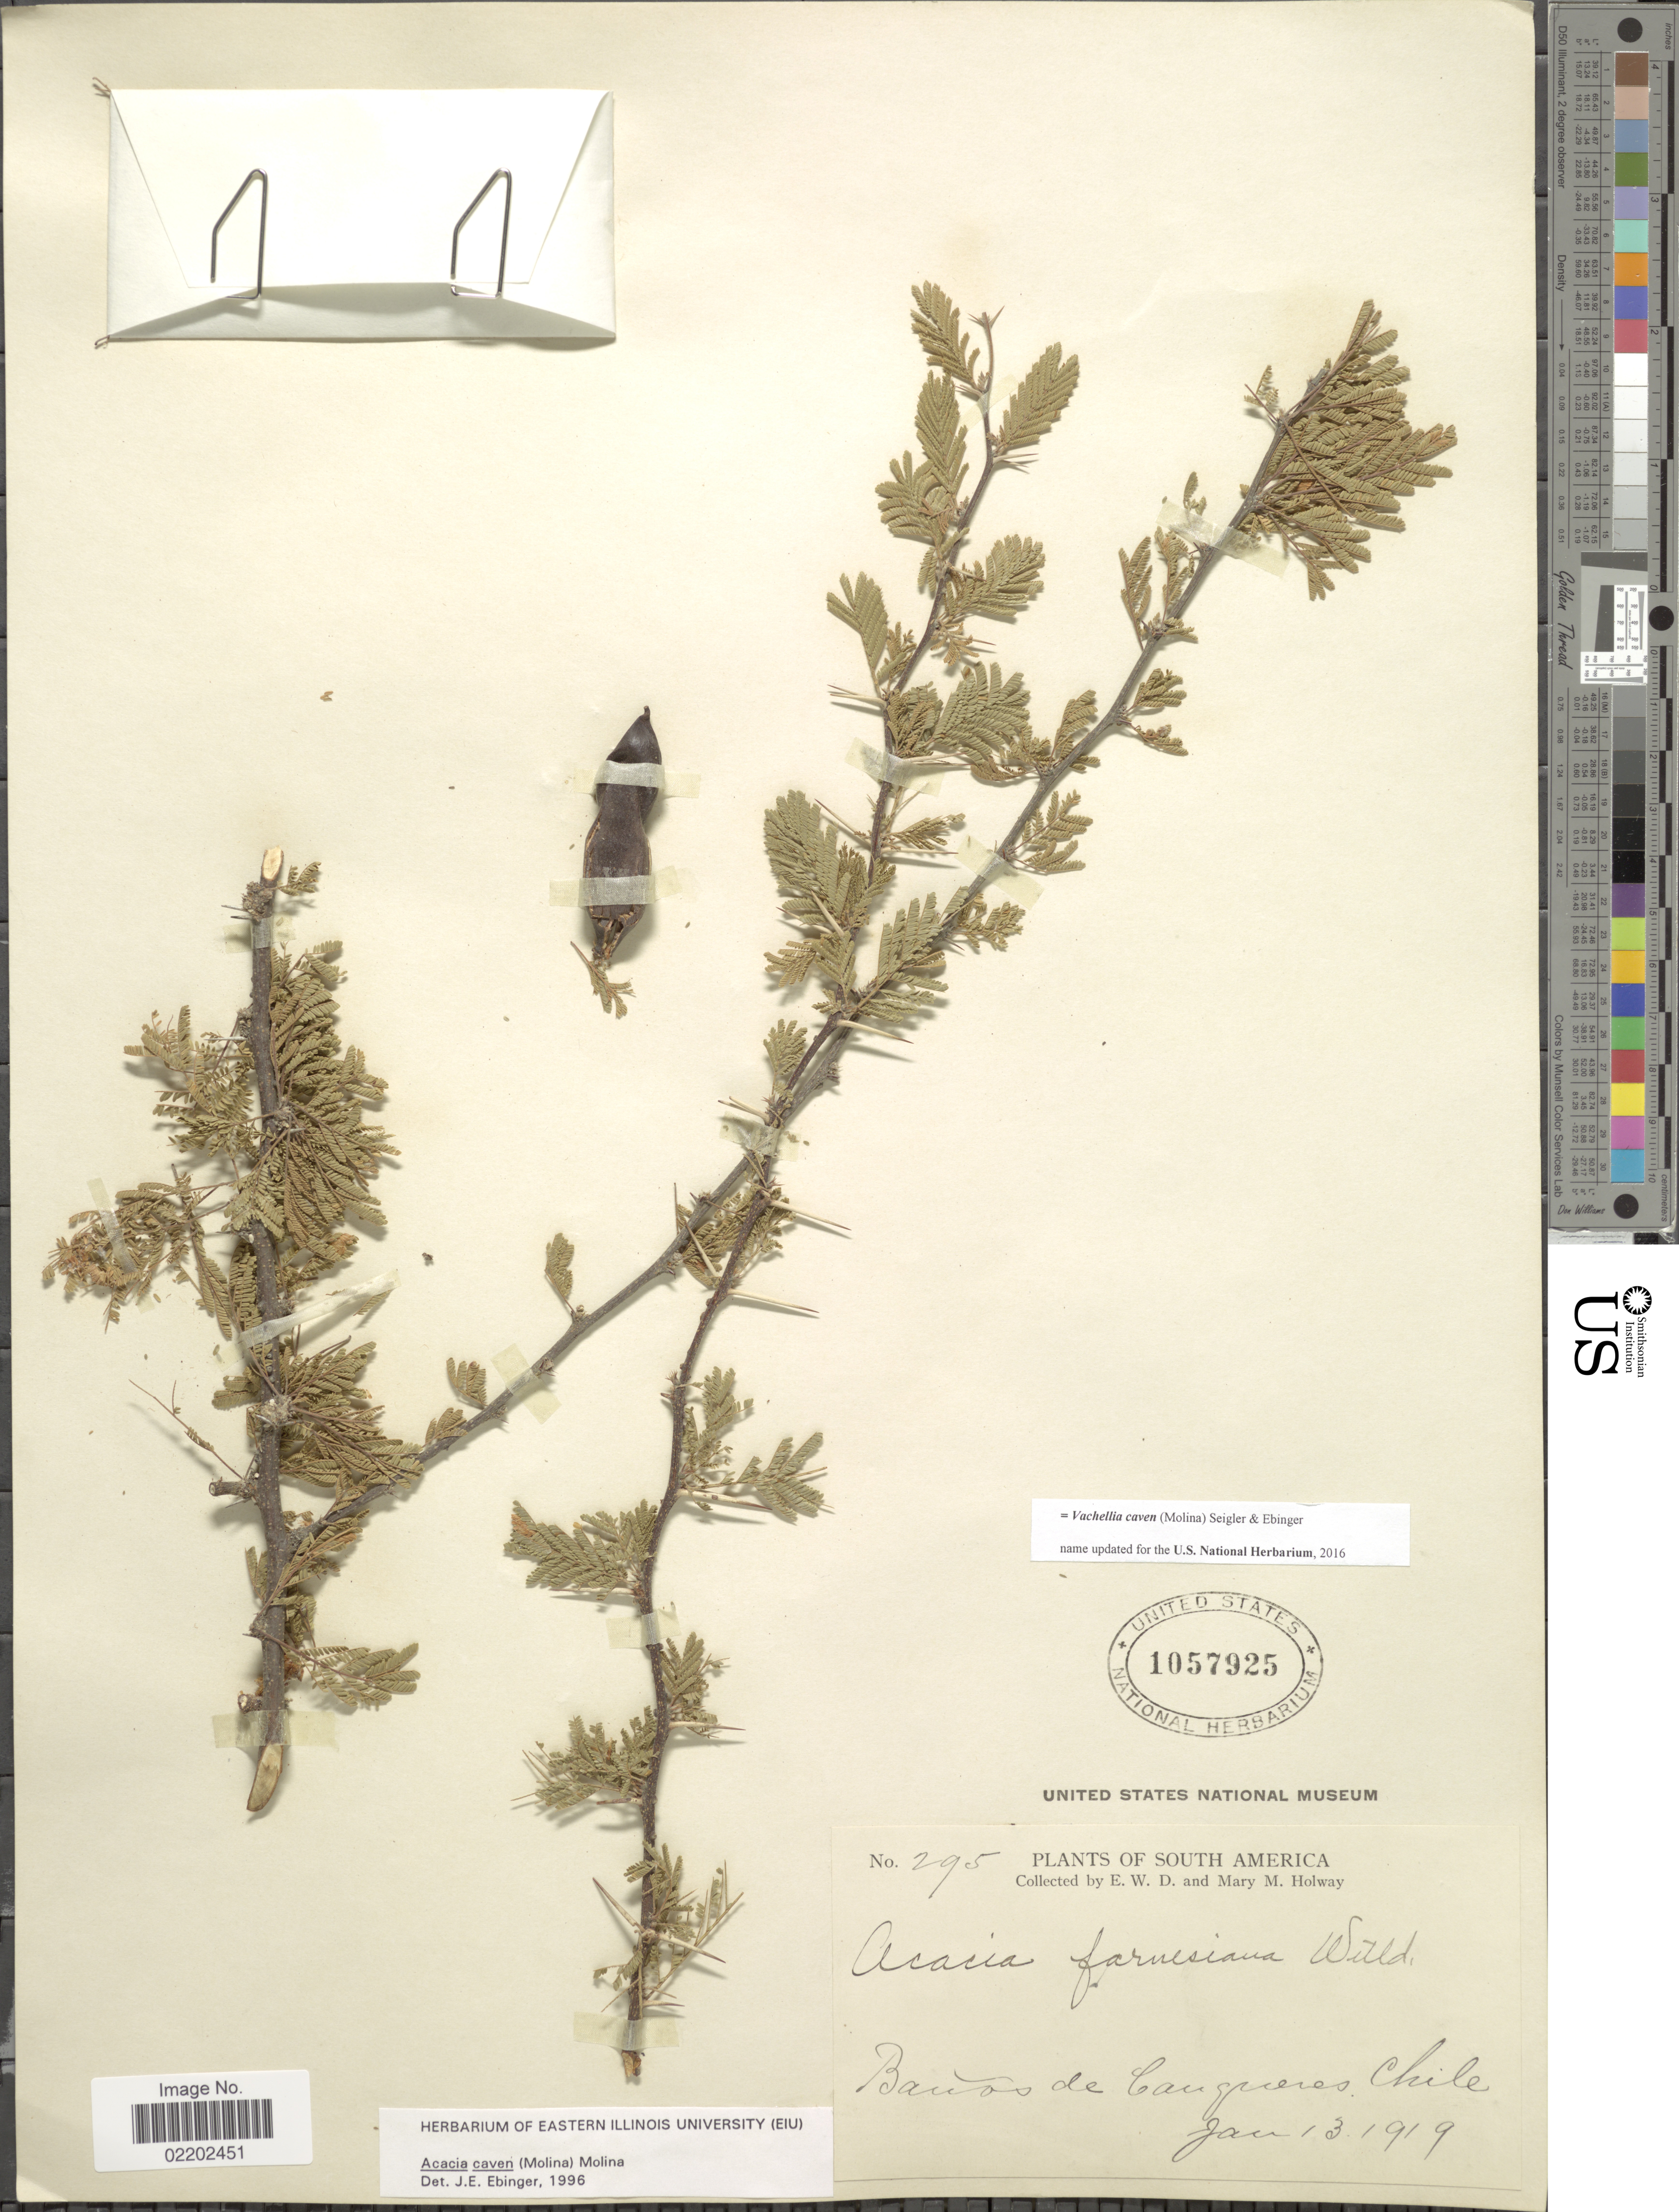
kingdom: Plantae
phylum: Tracheophyta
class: Magnoliopsida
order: Fabales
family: Fabaceae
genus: Vachellia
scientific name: Vachellia caven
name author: (Molina) Seigler & Ebinger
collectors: E. W. D. Holway & M. M. Holway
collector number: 295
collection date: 1919-01-13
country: Chile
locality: South America, Baños de Cauquenes.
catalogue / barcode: US 1057925